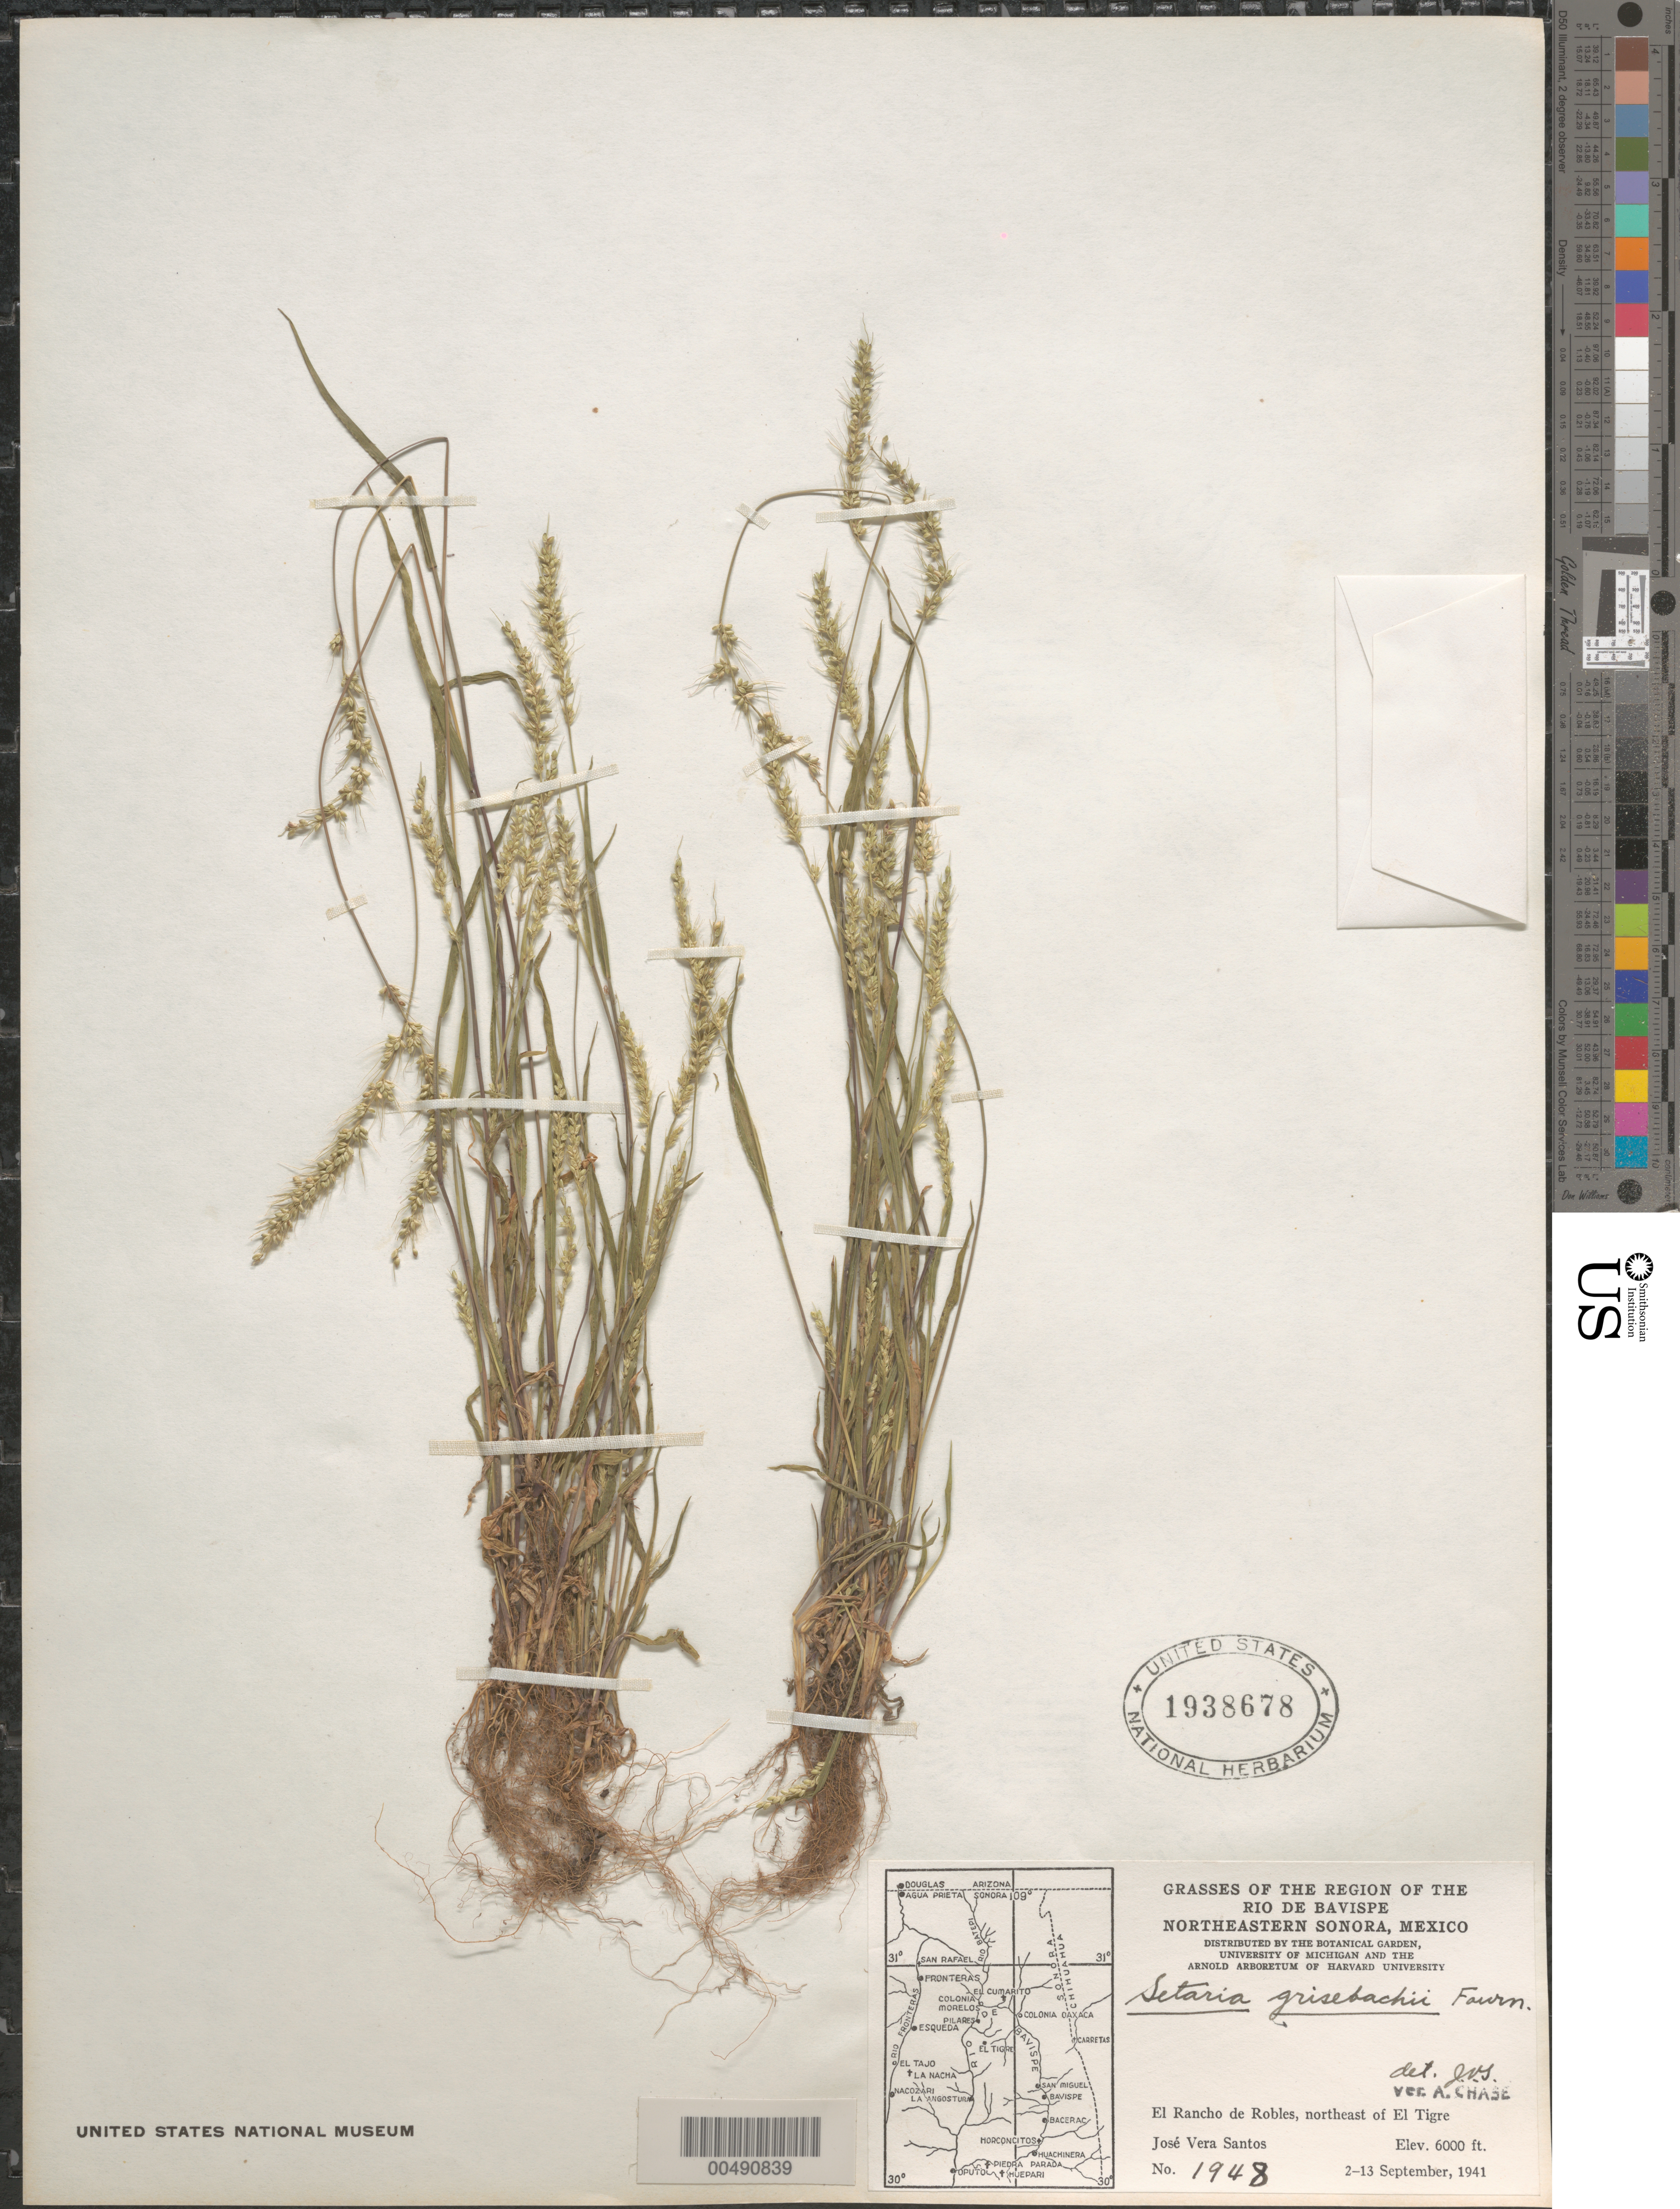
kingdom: Plantae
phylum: Tracheophyta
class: Liliopsida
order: Poales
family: Poaceae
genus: Setaria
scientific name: Setaria grisebachii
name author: E. Fourn.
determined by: Santos, J. V.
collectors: J. V. Santos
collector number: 1948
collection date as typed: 2 Sep 1941 to 13 Sep 1941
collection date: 1941-09-02/1941-09-13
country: Mexico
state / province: Sonora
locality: Region of the Rio de Bavispe, NE Sonora, El Rancho de Robles, NE of El Tigre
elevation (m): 1829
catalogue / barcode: US 1938678